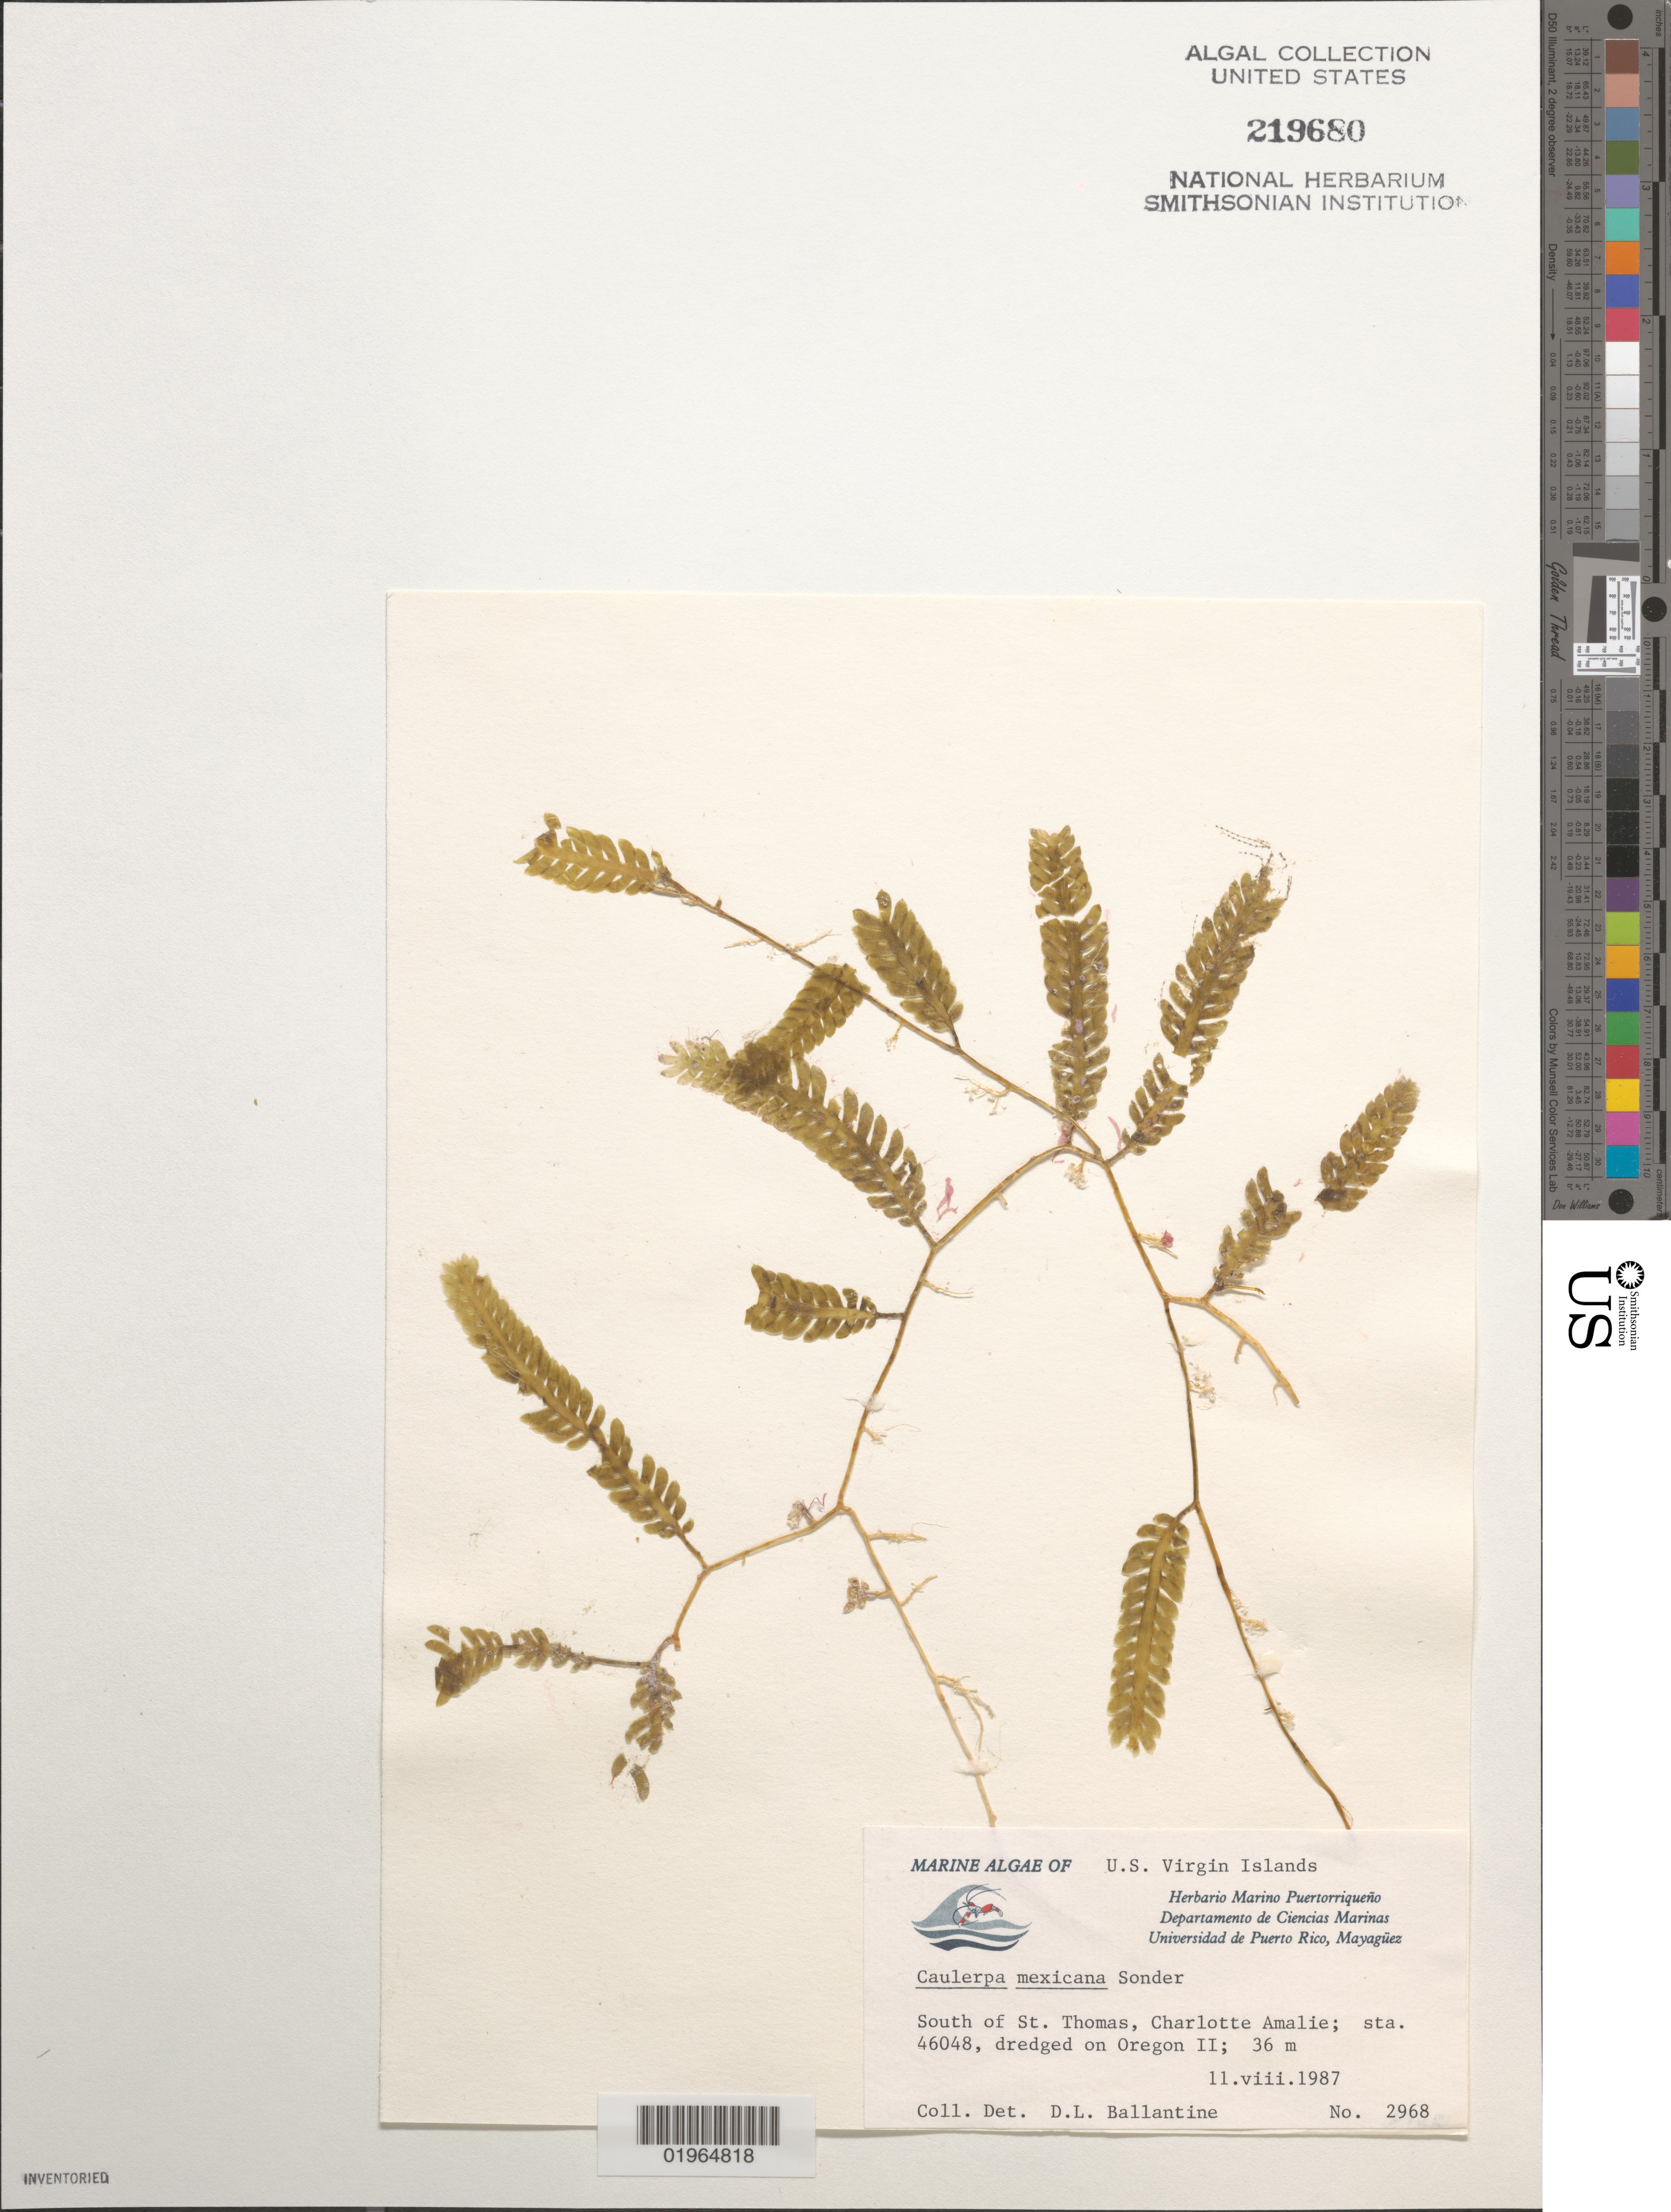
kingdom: Plantae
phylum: Chlorophyta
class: Ulvophyceae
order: Bryopsidales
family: Caulerpaceae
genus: Caulerpa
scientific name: Caulerpa mexicana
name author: Sond. ex Kütz.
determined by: Ballantine, D. L.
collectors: D.L. Ballantine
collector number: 2968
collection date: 1987-08-11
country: U.S. Virgin Islands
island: St. Thomas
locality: Charlotte Amalie, sta 46048, dredged on Oregon II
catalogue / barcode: US 219680